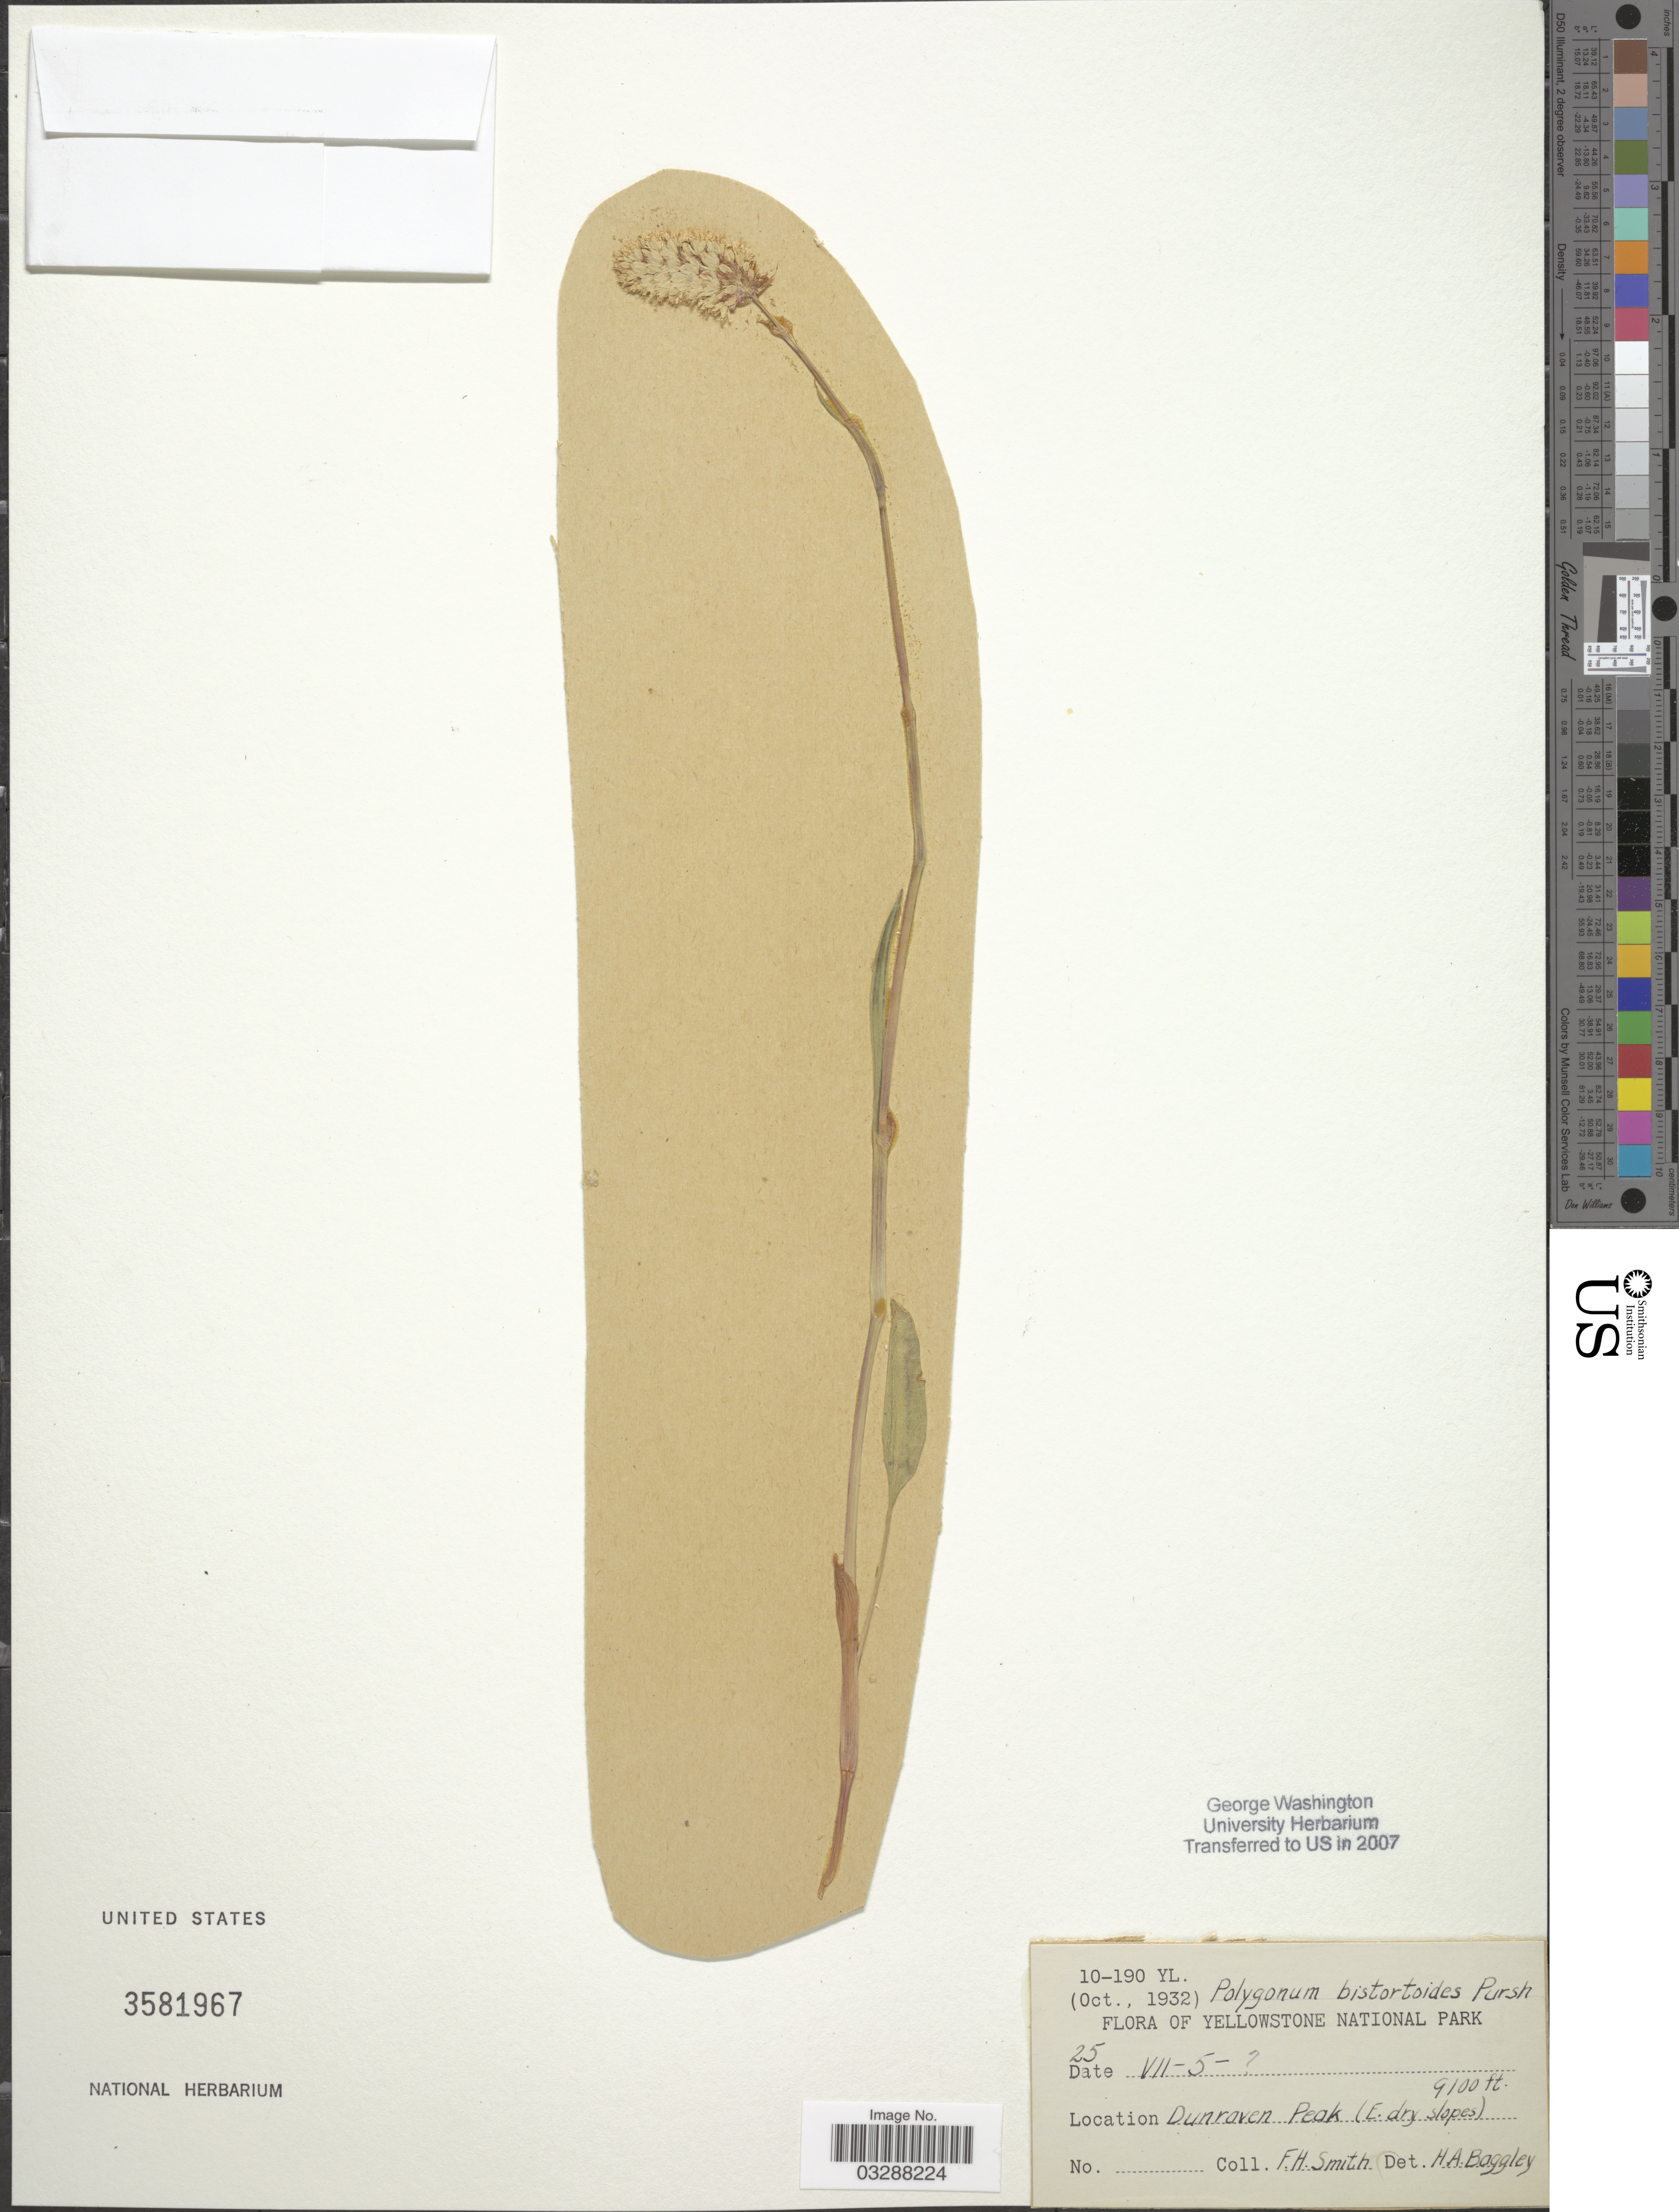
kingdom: Plantae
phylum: Tracheophyta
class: Magnoliopsida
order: Caryophyllales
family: Polygonaceae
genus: Bistorta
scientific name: Bistorta bistortoides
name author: (Pursh) Small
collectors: F. Smith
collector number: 10-190YL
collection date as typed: Transcribed d/m/y: 5/7/25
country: United States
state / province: Wyoming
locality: Yellowstone National Park. Dunraven Peak (E. dry slopes).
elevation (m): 2774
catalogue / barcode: US 3581967